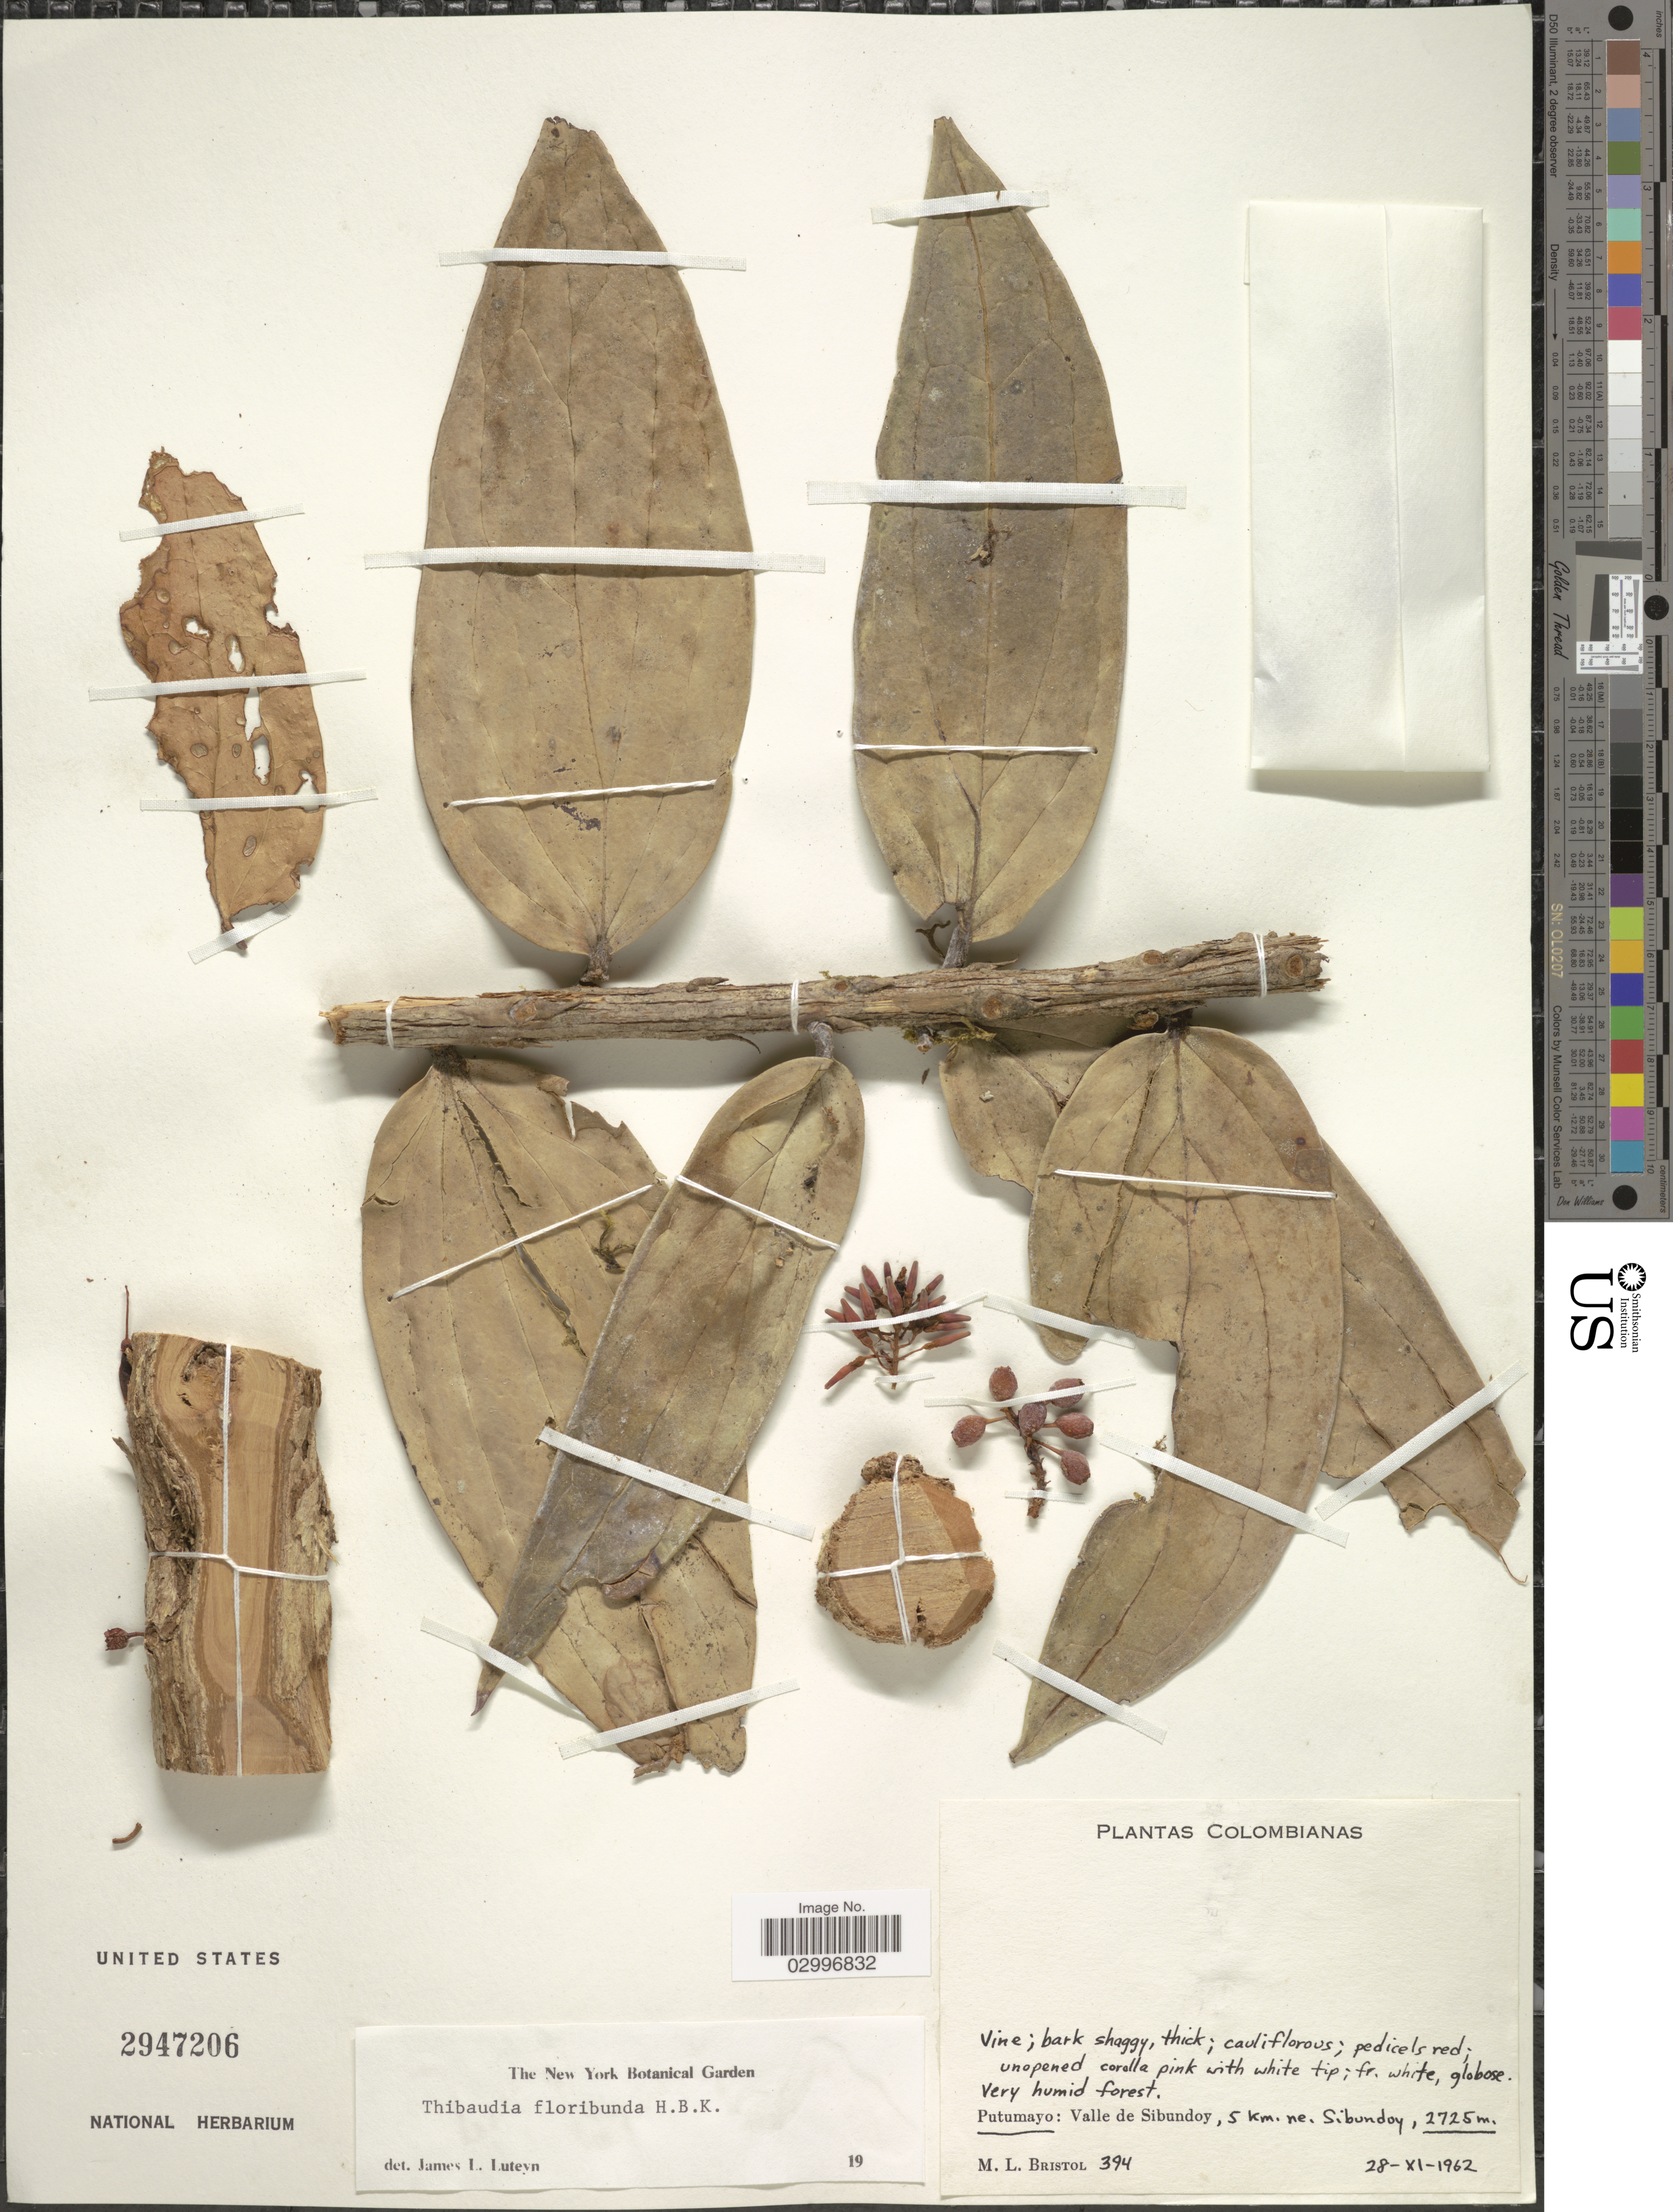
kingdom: Plantae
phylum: Tracheophyta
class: Magnoliopsida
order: Ericales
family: Ericaceae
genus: Thibaudia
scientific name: Thibaudia floribunda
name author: Kunth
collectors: M. L. Bristol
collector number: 394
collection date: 1962-11-28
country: Colombia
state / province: Putumayo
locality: Valle de Sibundoy, 5 Km. ne. Sibundoy.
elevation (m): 2725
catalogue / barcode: US 2947206